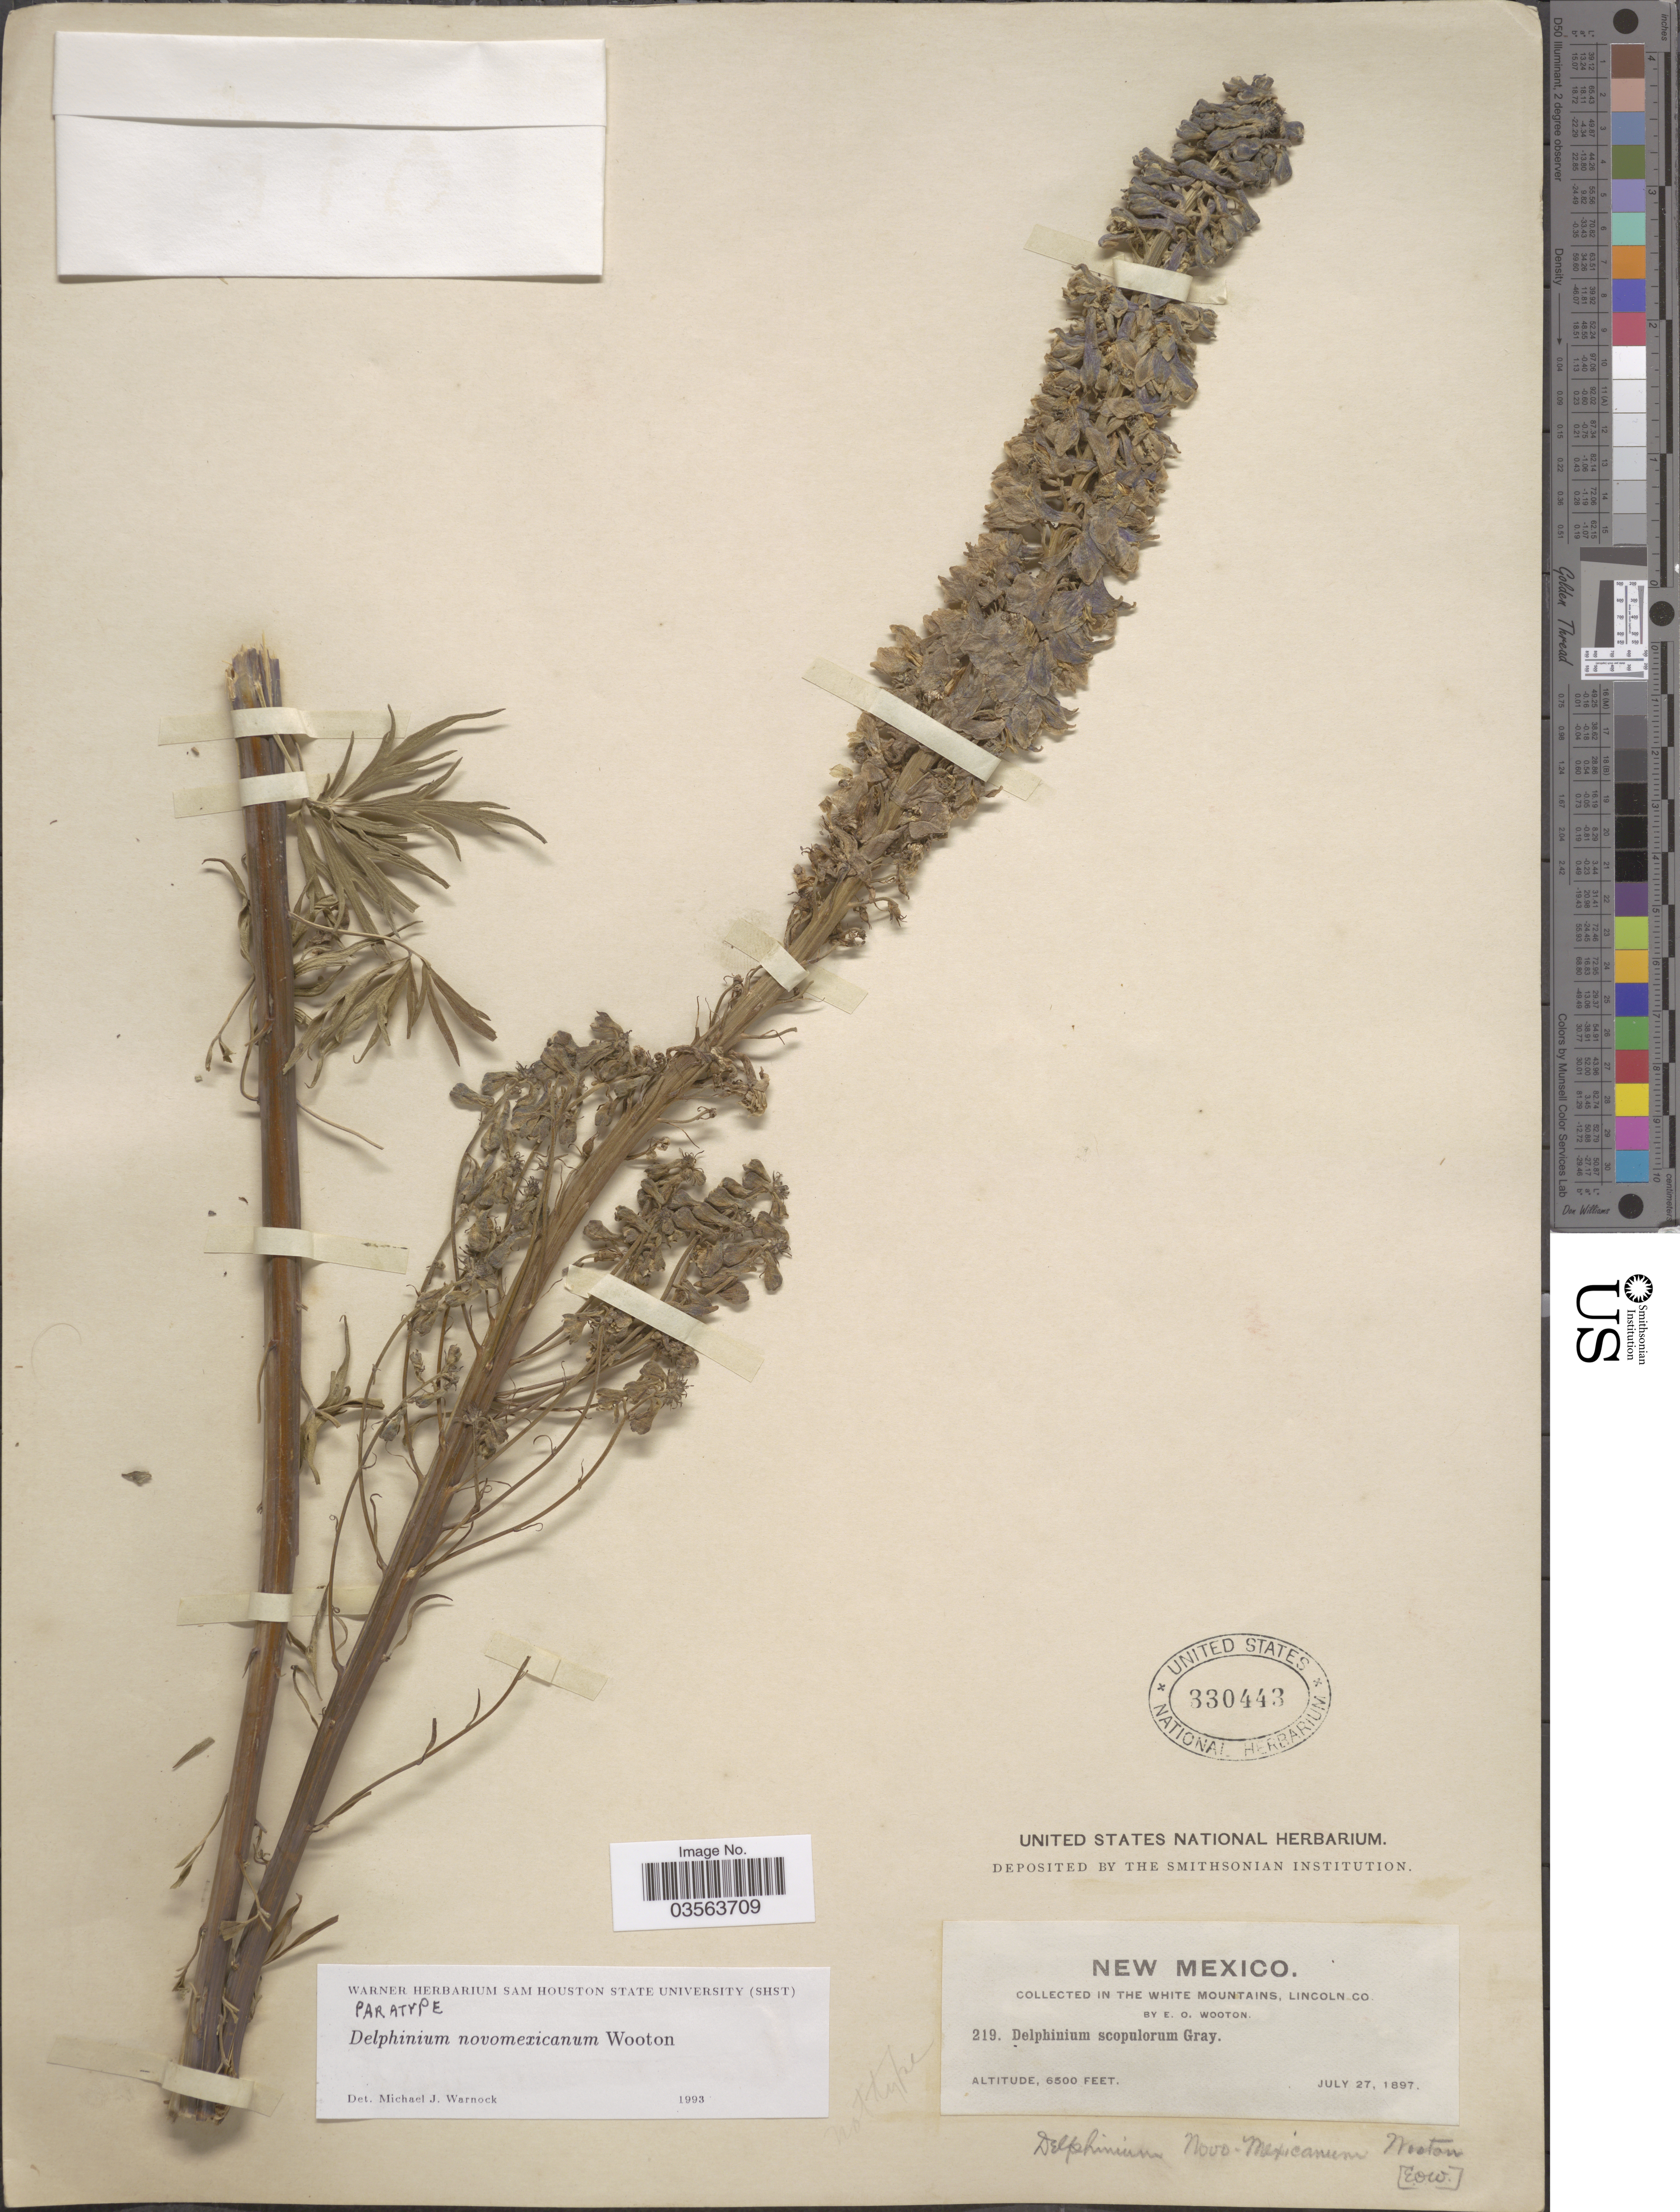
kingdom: Plantae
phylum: Tracheophyta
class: Magnoliopsida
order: Ranunculales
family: Ranunculaceae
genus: Delphinium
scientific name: Delphinium novomexicanum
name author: Wooton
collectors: E. O. Wooton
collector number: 219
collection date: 1897-07-27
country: United States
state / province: New Mexico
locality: The White Mountains, Lincoln Co.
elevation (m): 1981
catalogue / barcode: US 330443